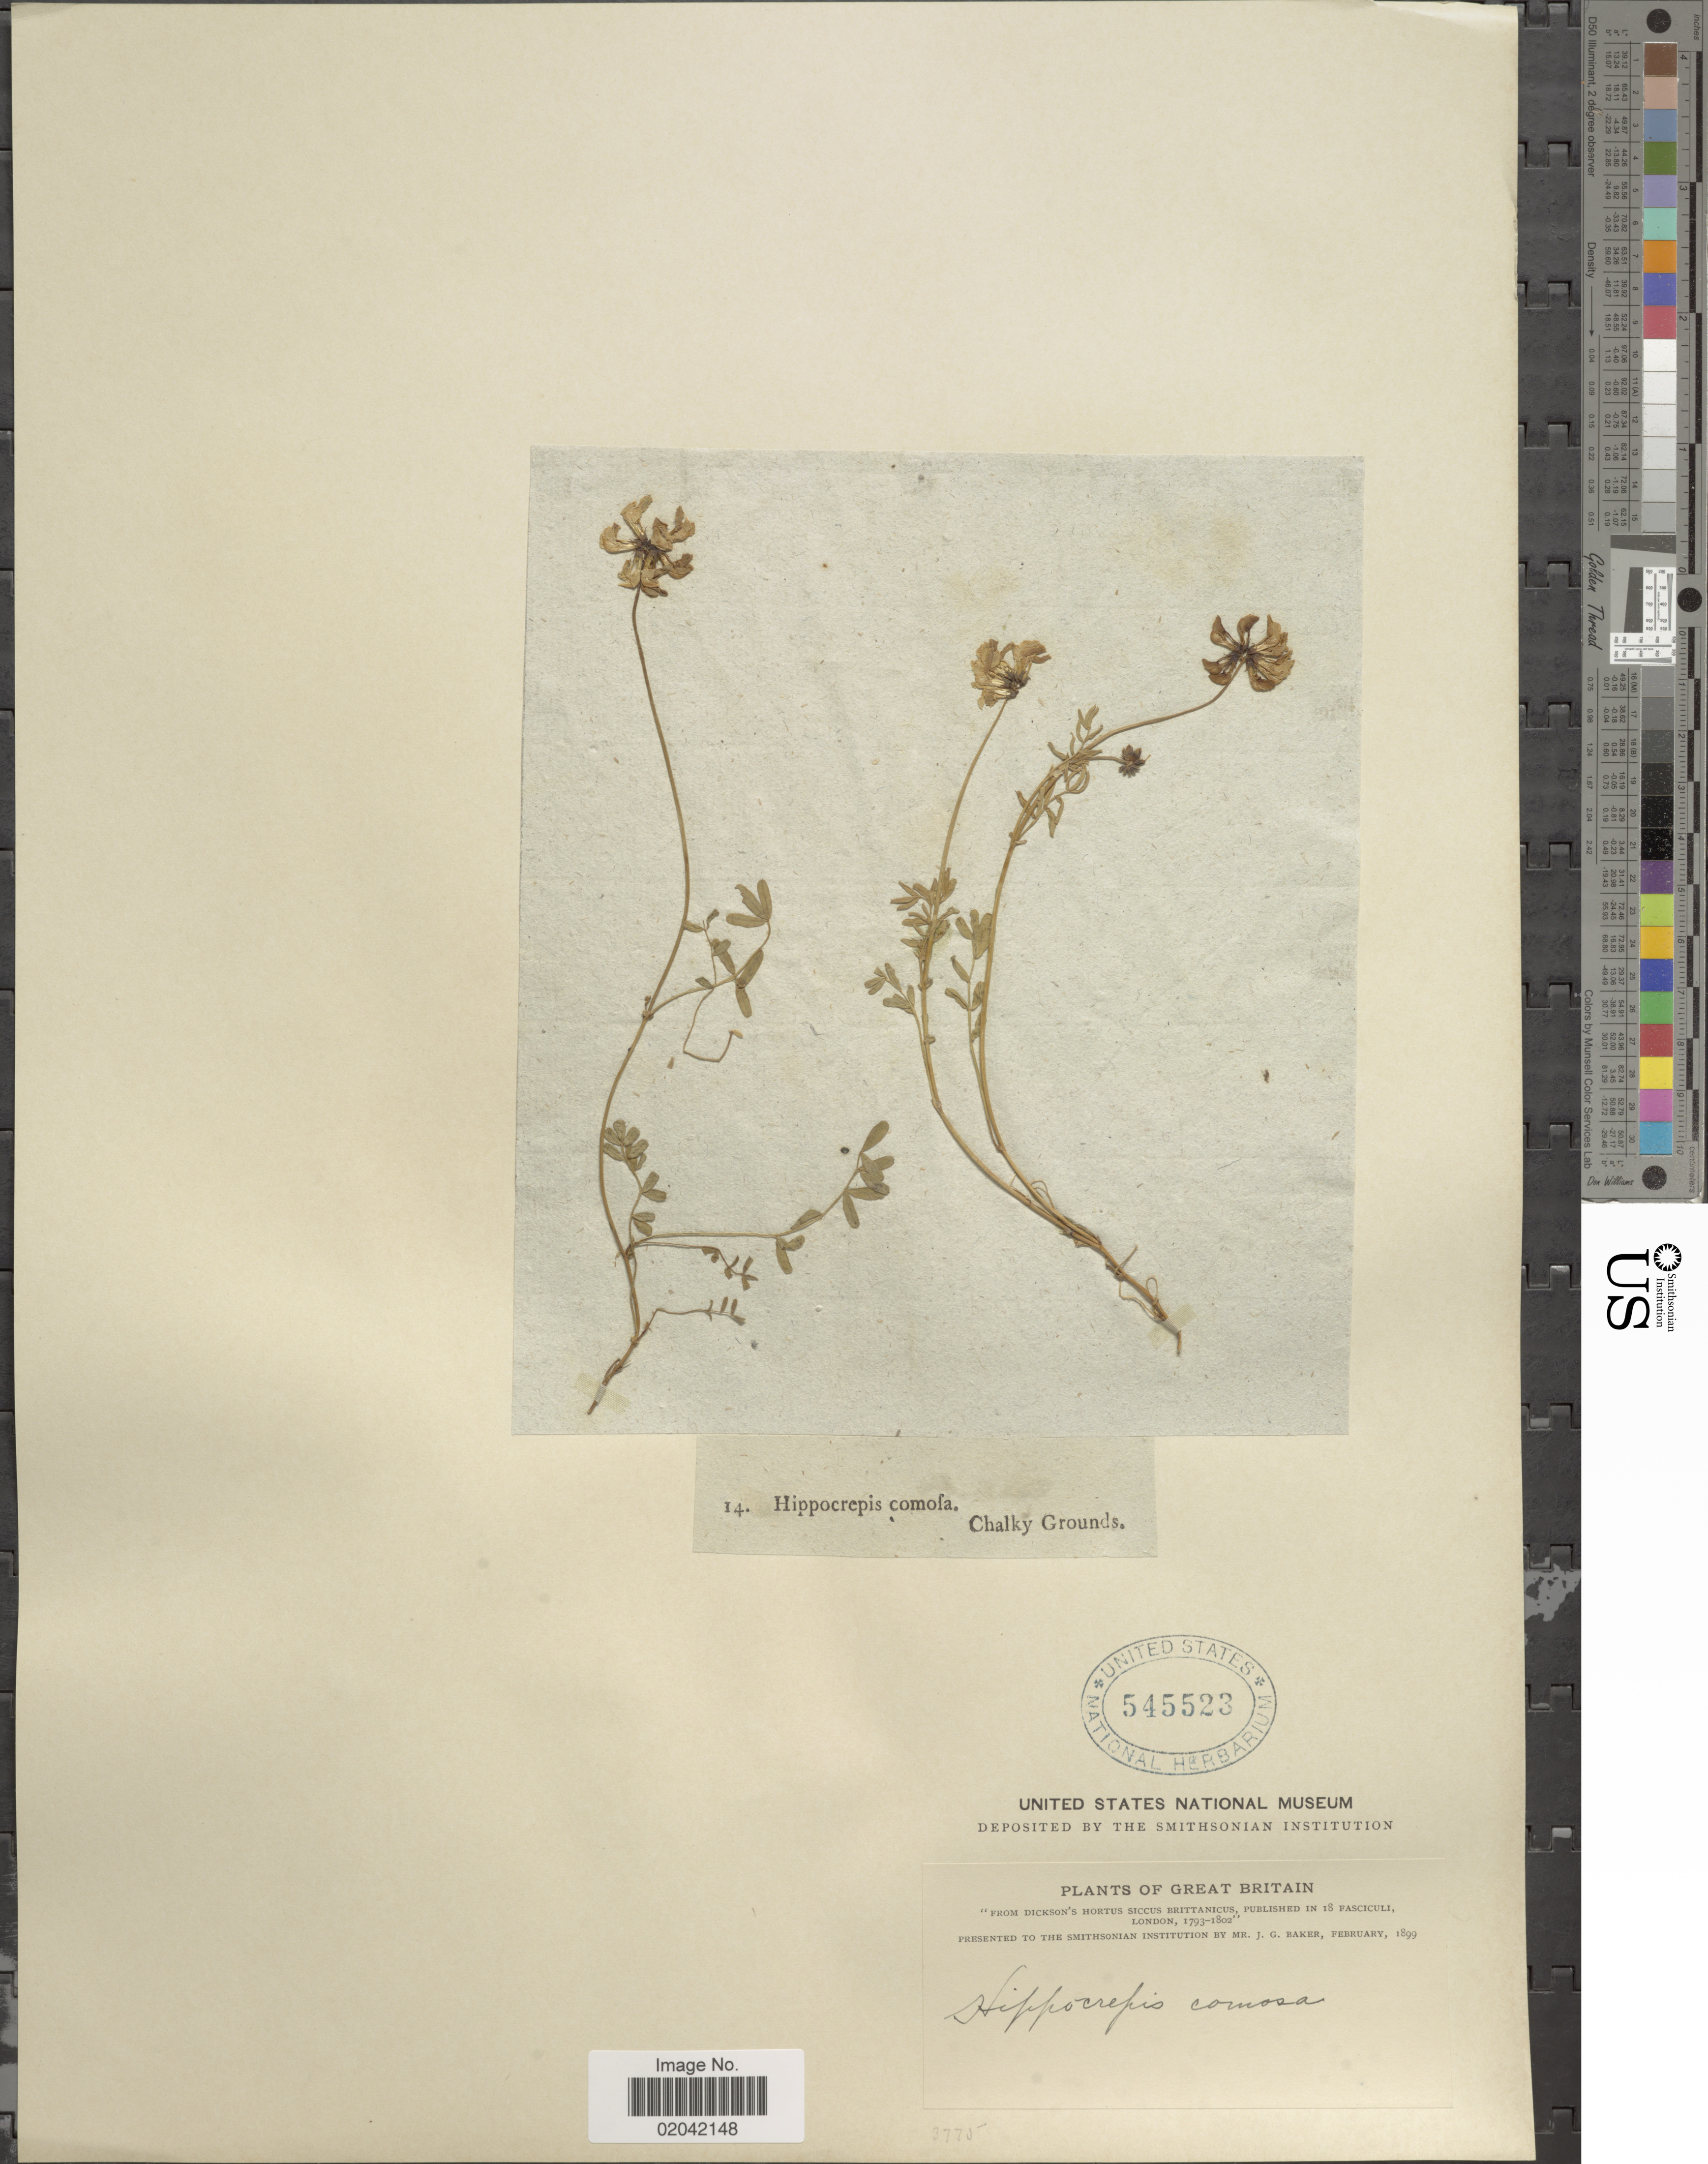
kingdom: Plantae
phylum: Tracheophyta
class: Magnoliopsida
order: Fabales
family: Fabaceae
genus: Hippocrepis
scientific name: Hippocrepis comosa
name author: L.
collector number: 14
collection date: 1793/1802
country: United Kingdom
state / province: England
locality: Great Britain. Chalky Grounds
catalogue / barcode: US 545523